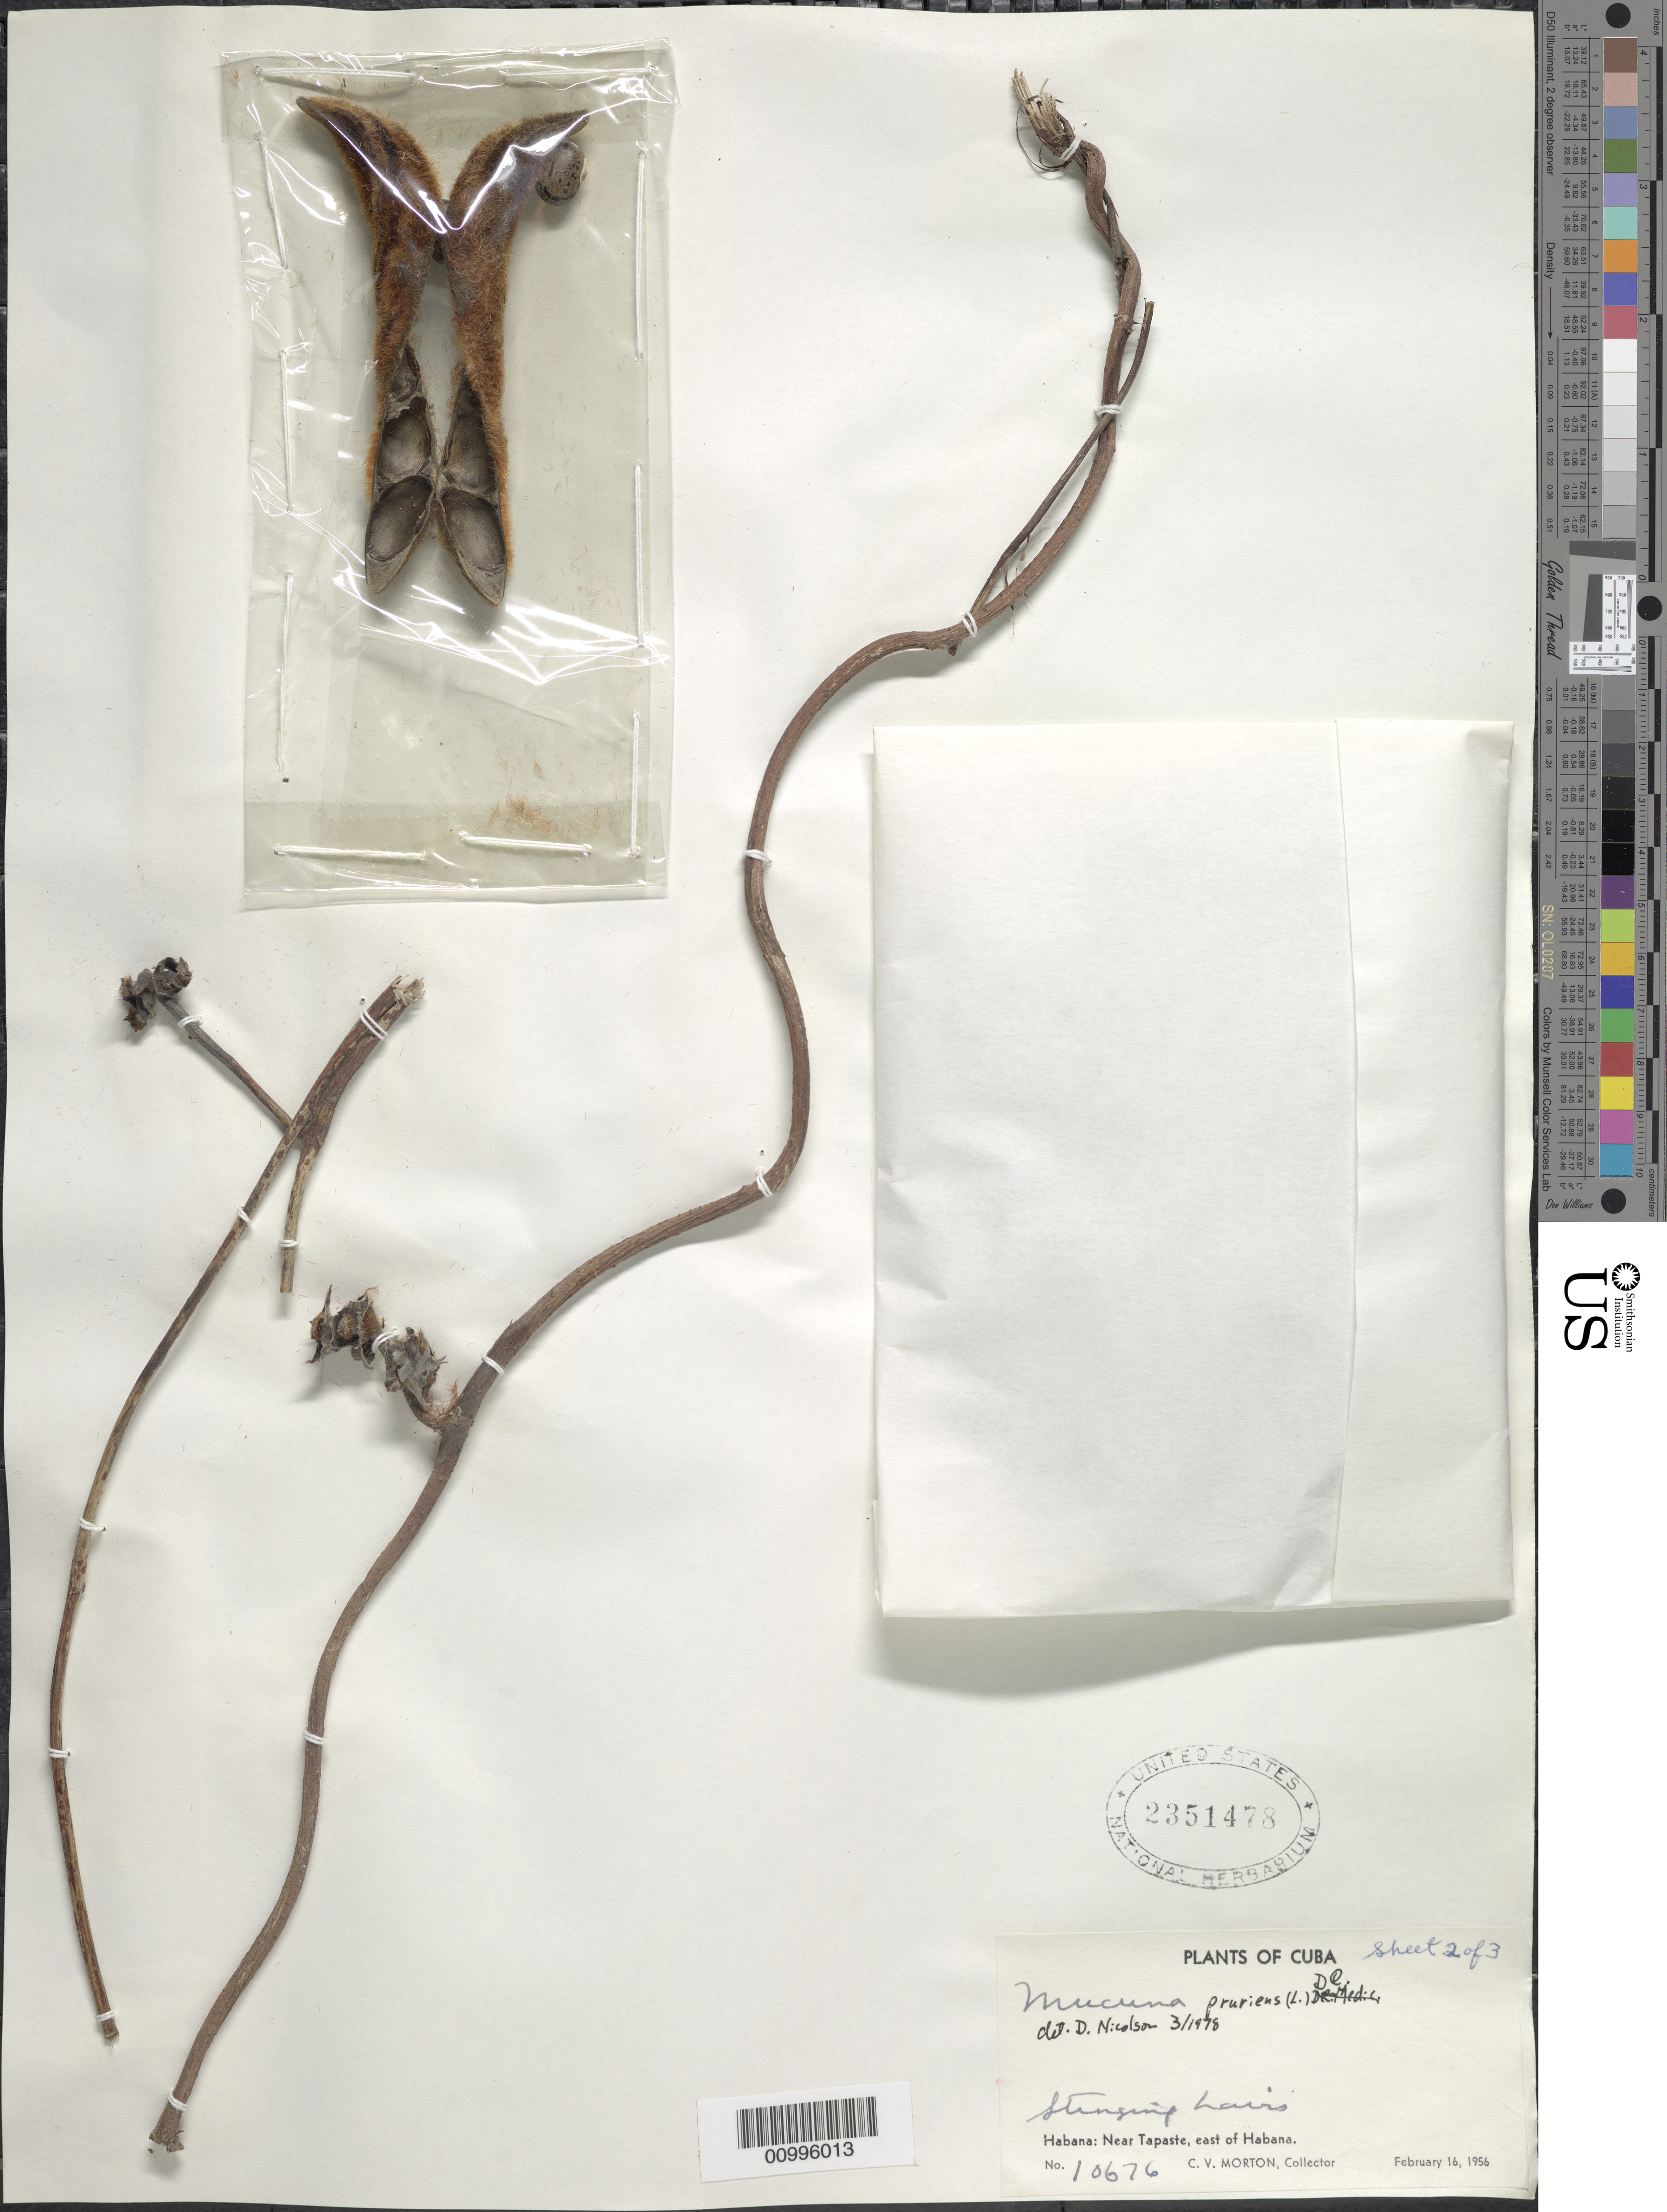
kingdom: Plantae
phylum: Tracheophyta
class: Magnoliopsida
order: Fabales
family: Fabaceae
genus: Mucuna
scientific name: Mucuna pruriens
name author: (L.) DC.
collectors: C. V. Morton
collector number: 10676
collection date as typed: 16 Feb 1956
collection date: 1956-02-16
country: Cuba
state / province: La Habana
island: Cuba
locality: Near Tapaste, E of Habana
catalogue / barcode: US 2351478